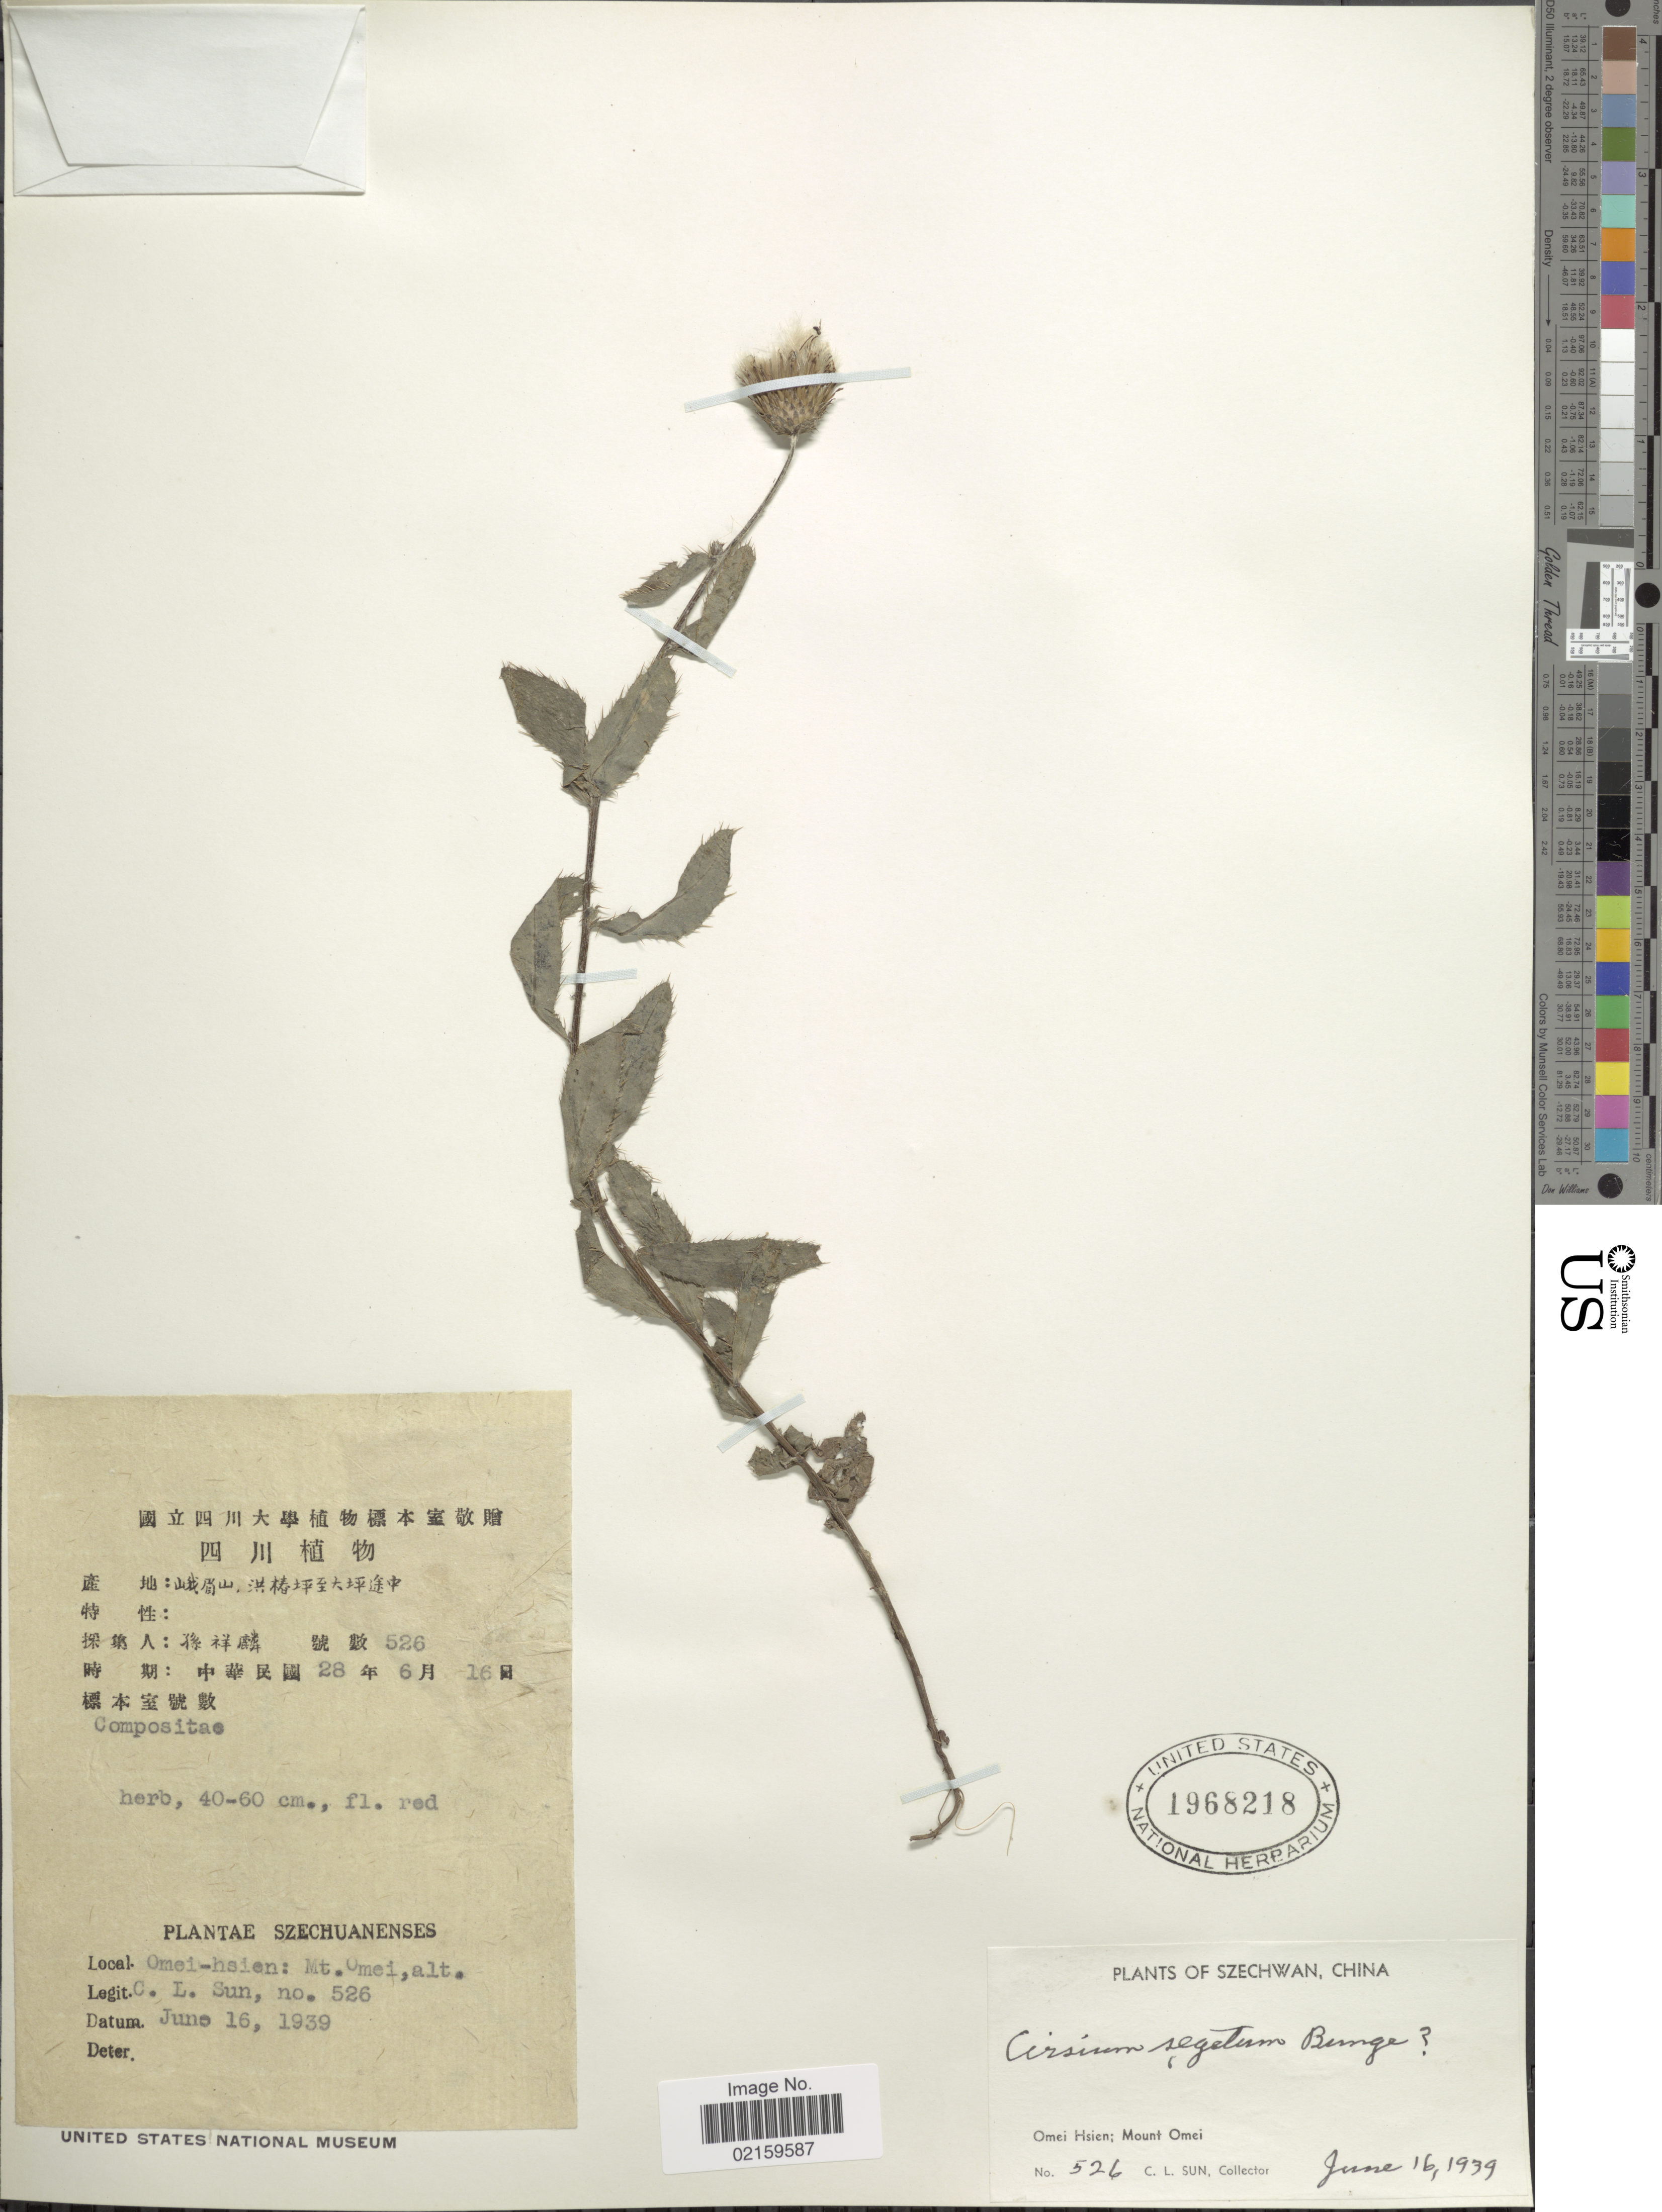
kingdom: Plantae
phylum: Tracheophyta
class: Magnoliopsida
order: Asterales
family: Asteraceae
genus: Breea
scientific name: Breea segeta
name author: (Bunge) Kitam.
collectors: C. Sun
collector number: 526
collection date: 1939-06-16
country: China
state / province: Sichuan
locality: Szechwan. Omei Hsien, Mount Omei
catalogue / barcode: US 1968218